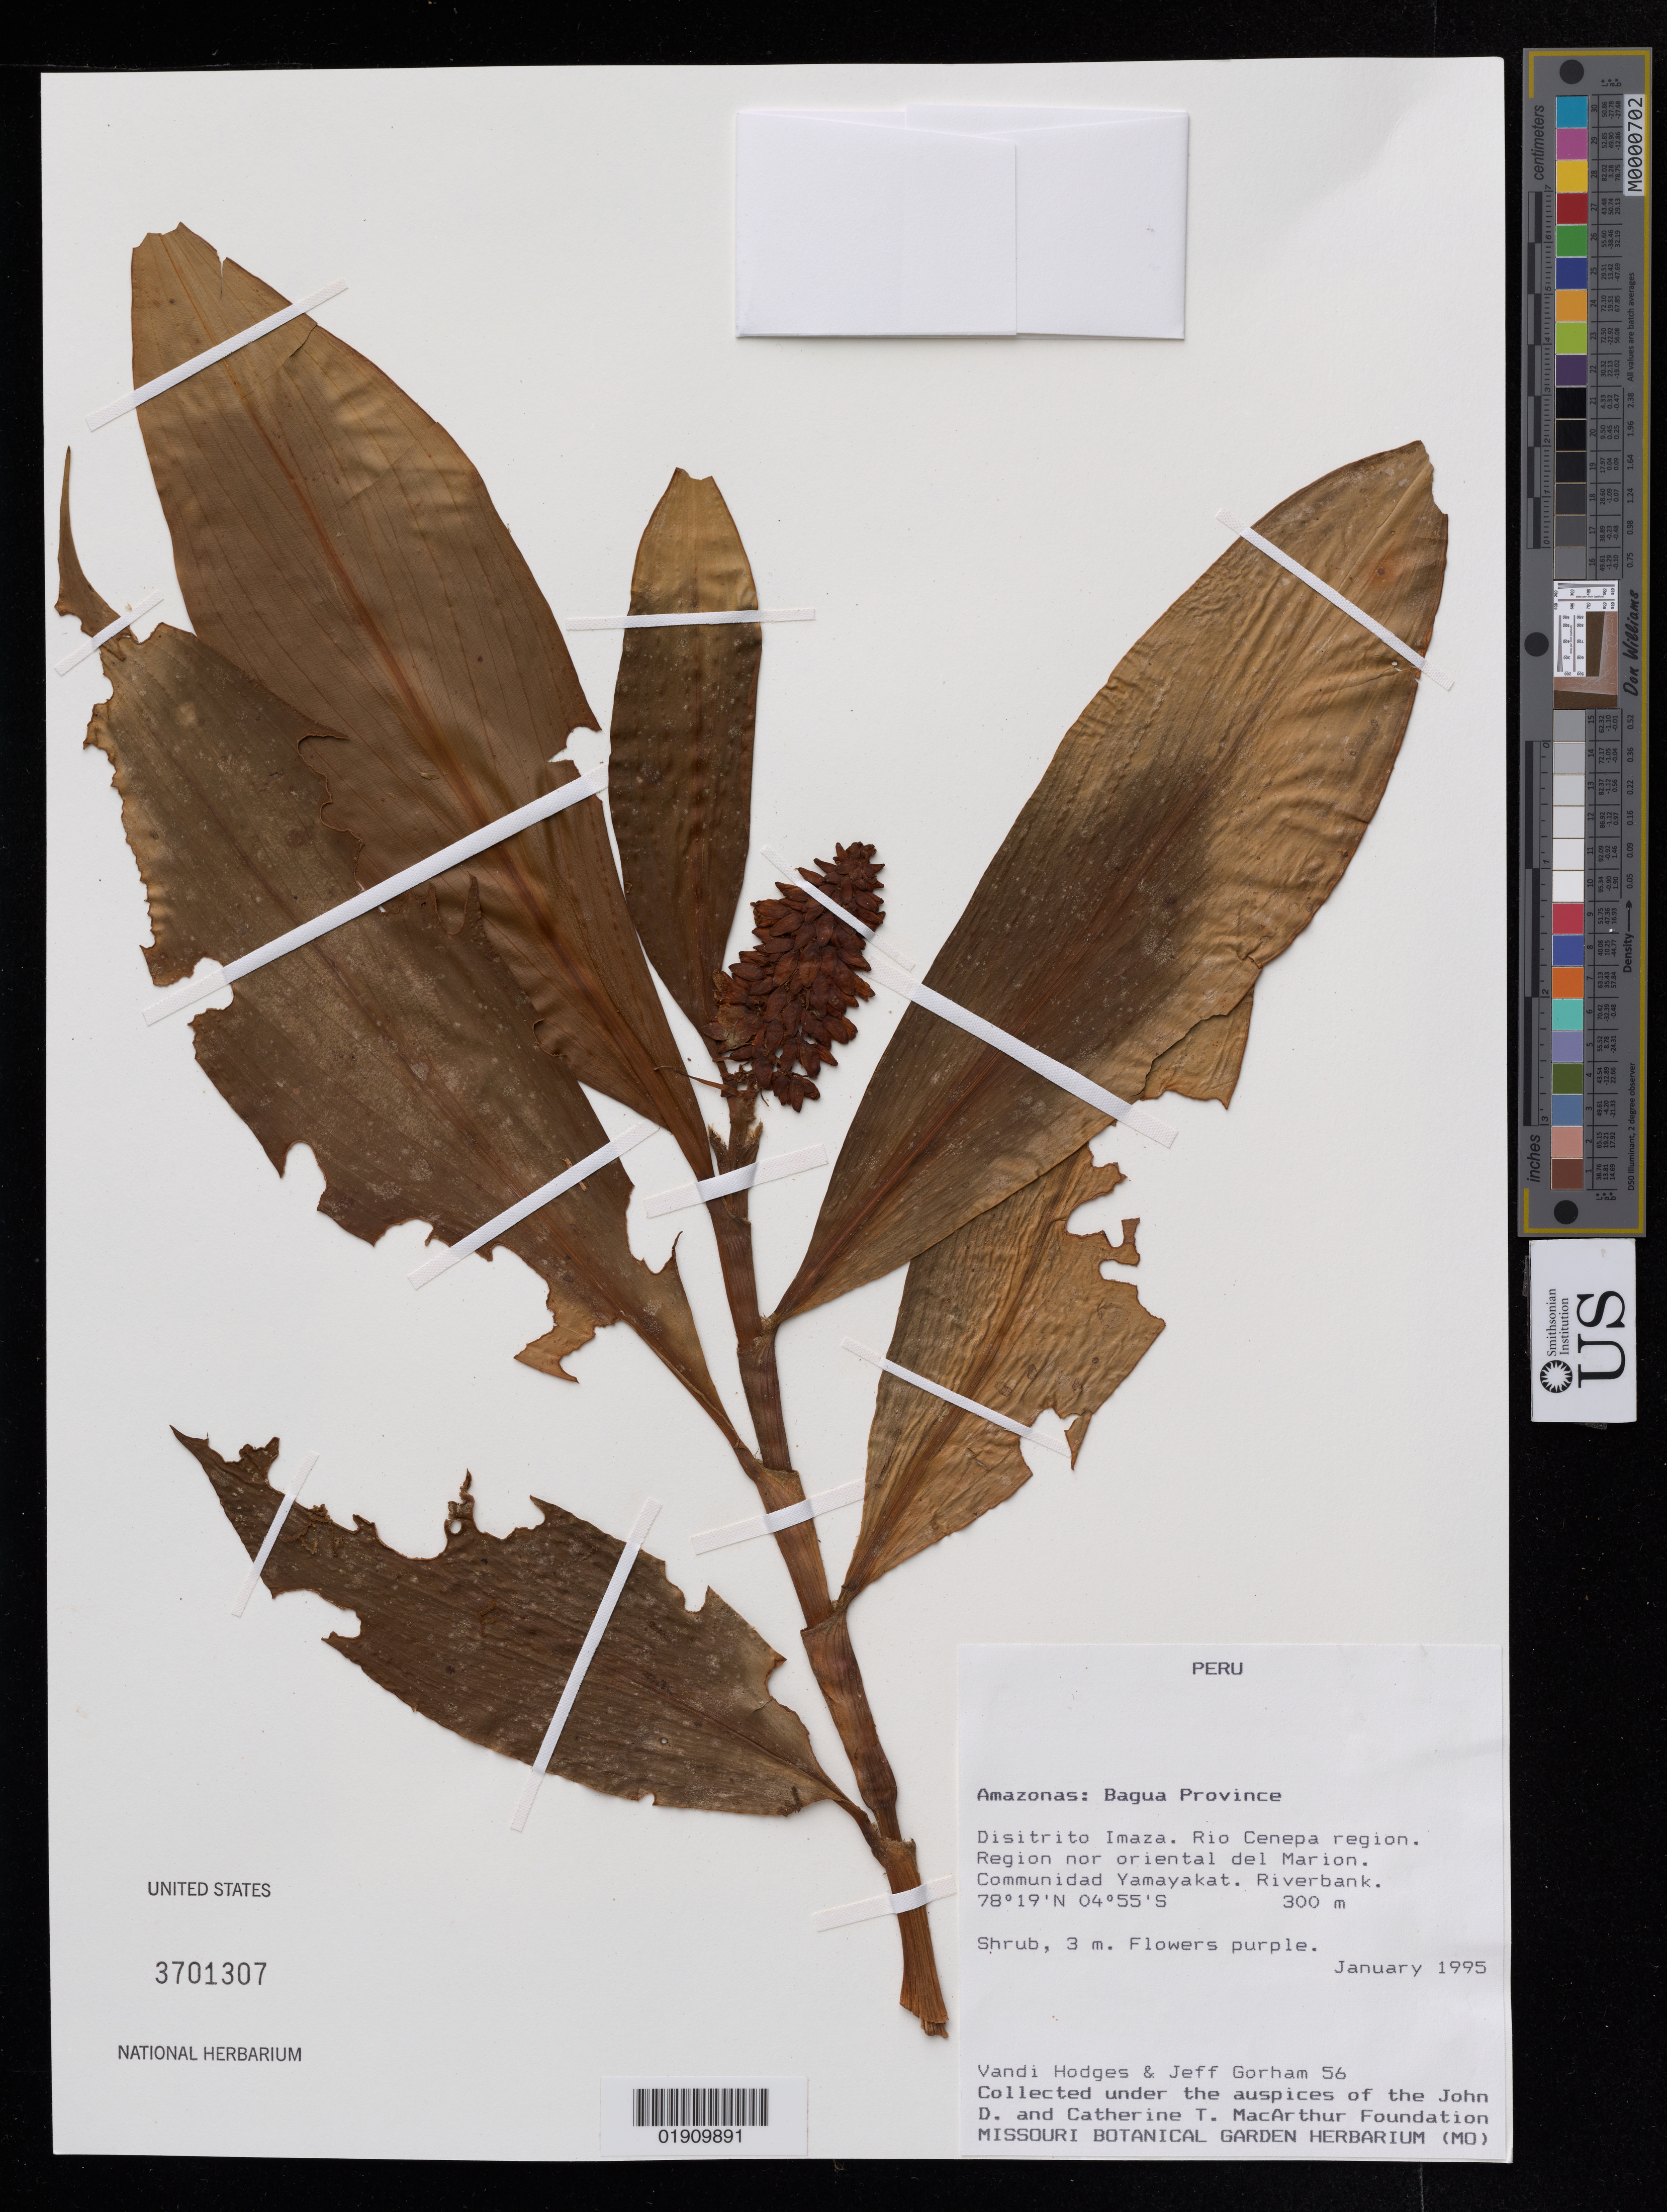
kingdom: Plantae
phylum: Tracheophyta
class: Magnoliopsida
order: Asterales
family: Asteraceae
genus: Sericocarpus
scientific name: Sericocarpus linifolius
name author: (L.) Britton, Stearns & Poggenb.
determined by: Strong, Mark T., (BOT), Smithsonian Institution - National Museum of Natural History (UNITED STATES)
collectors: M. T. Strong & C. L. Kelloff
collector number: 5373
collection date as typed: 11 September 2016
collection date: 2016-09-11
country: United States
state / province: Virginia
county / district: Sussex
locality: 7.9 km S of Waverly at the junction of SR606 and SR604. Seymeria, Iris verna, and Helianthus angustifolius at this site.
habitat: Ecotone between roadside and pine woods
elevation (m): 35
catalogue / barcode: US 3708325